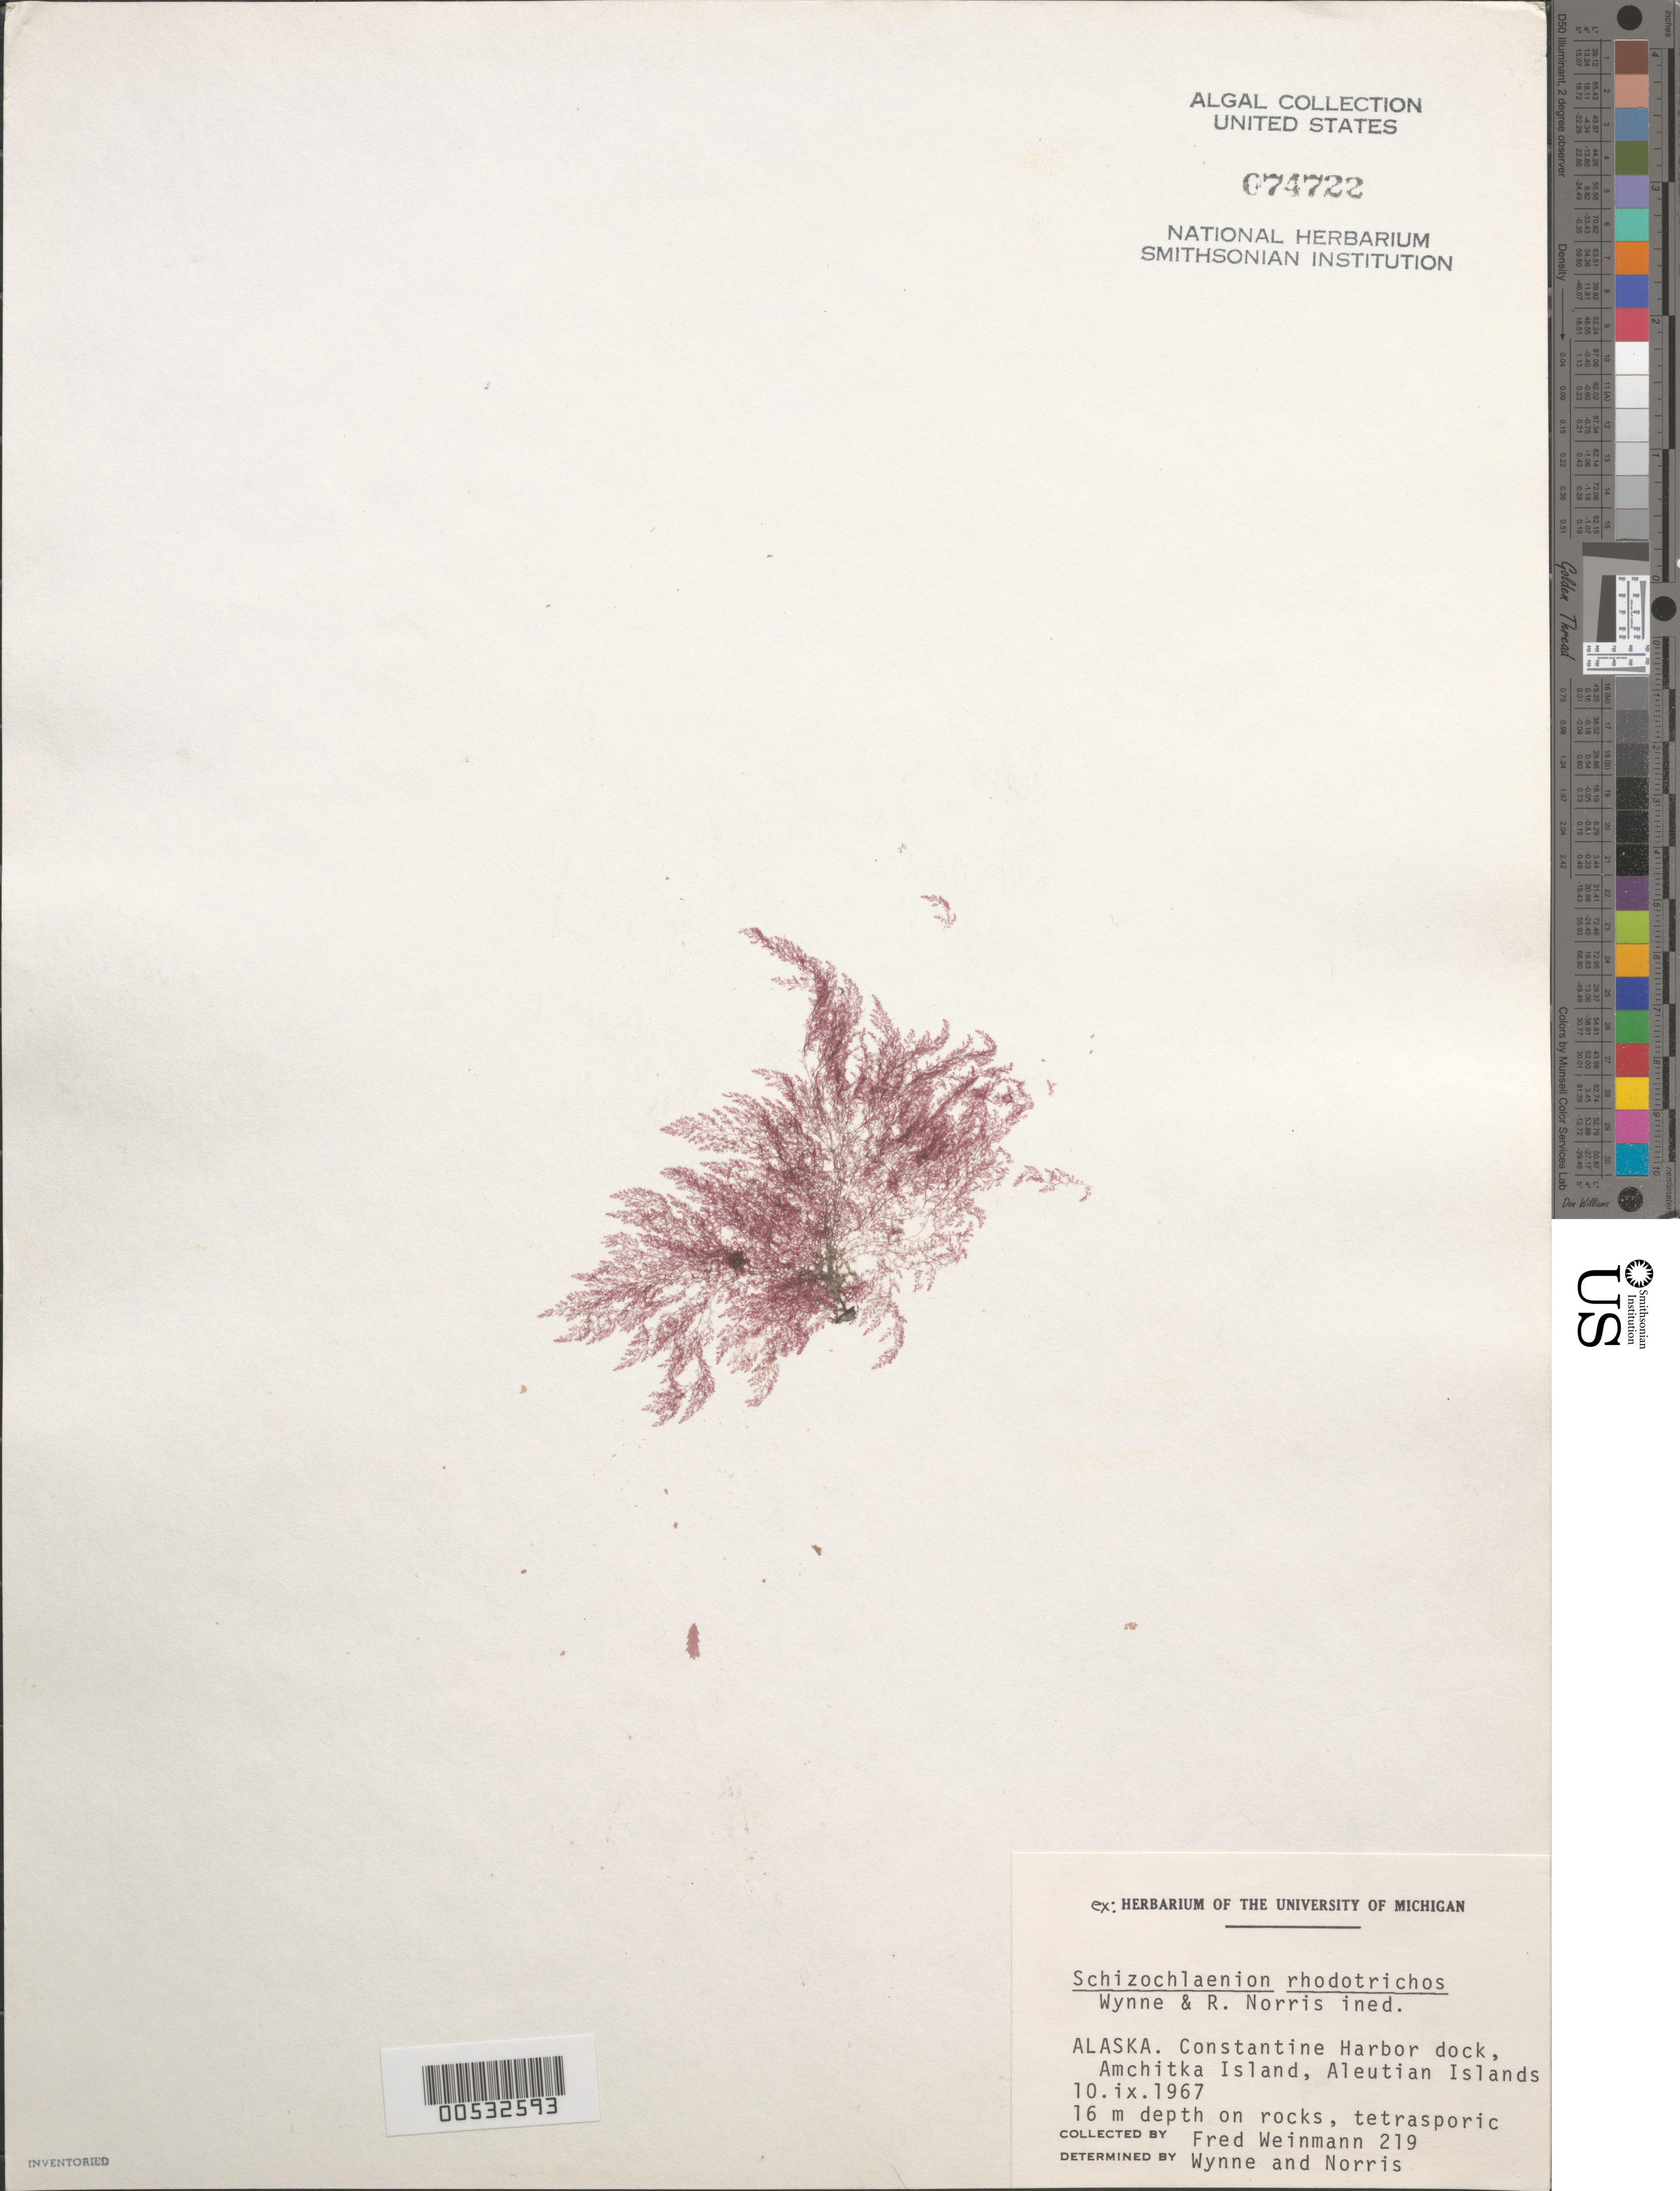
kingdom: Plantae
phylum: Rhodophyta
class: Florideophyceae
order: Ceramiales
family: Rhodomelaceae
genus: Schizochlaenion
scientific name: Schizochlaenion rhodotrichos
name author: M.J. Wynne & R.E. Norris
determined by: Wynne, M. J.; Norris, R. E.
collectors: F. Weinmann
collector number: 219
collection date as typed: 10 Sep 1967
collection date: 1967-09-10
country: United States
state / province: Alaska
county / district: Aleutian Islands Division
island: Amchitka Island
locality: Constantine Harbor dock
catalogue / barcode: US 74722